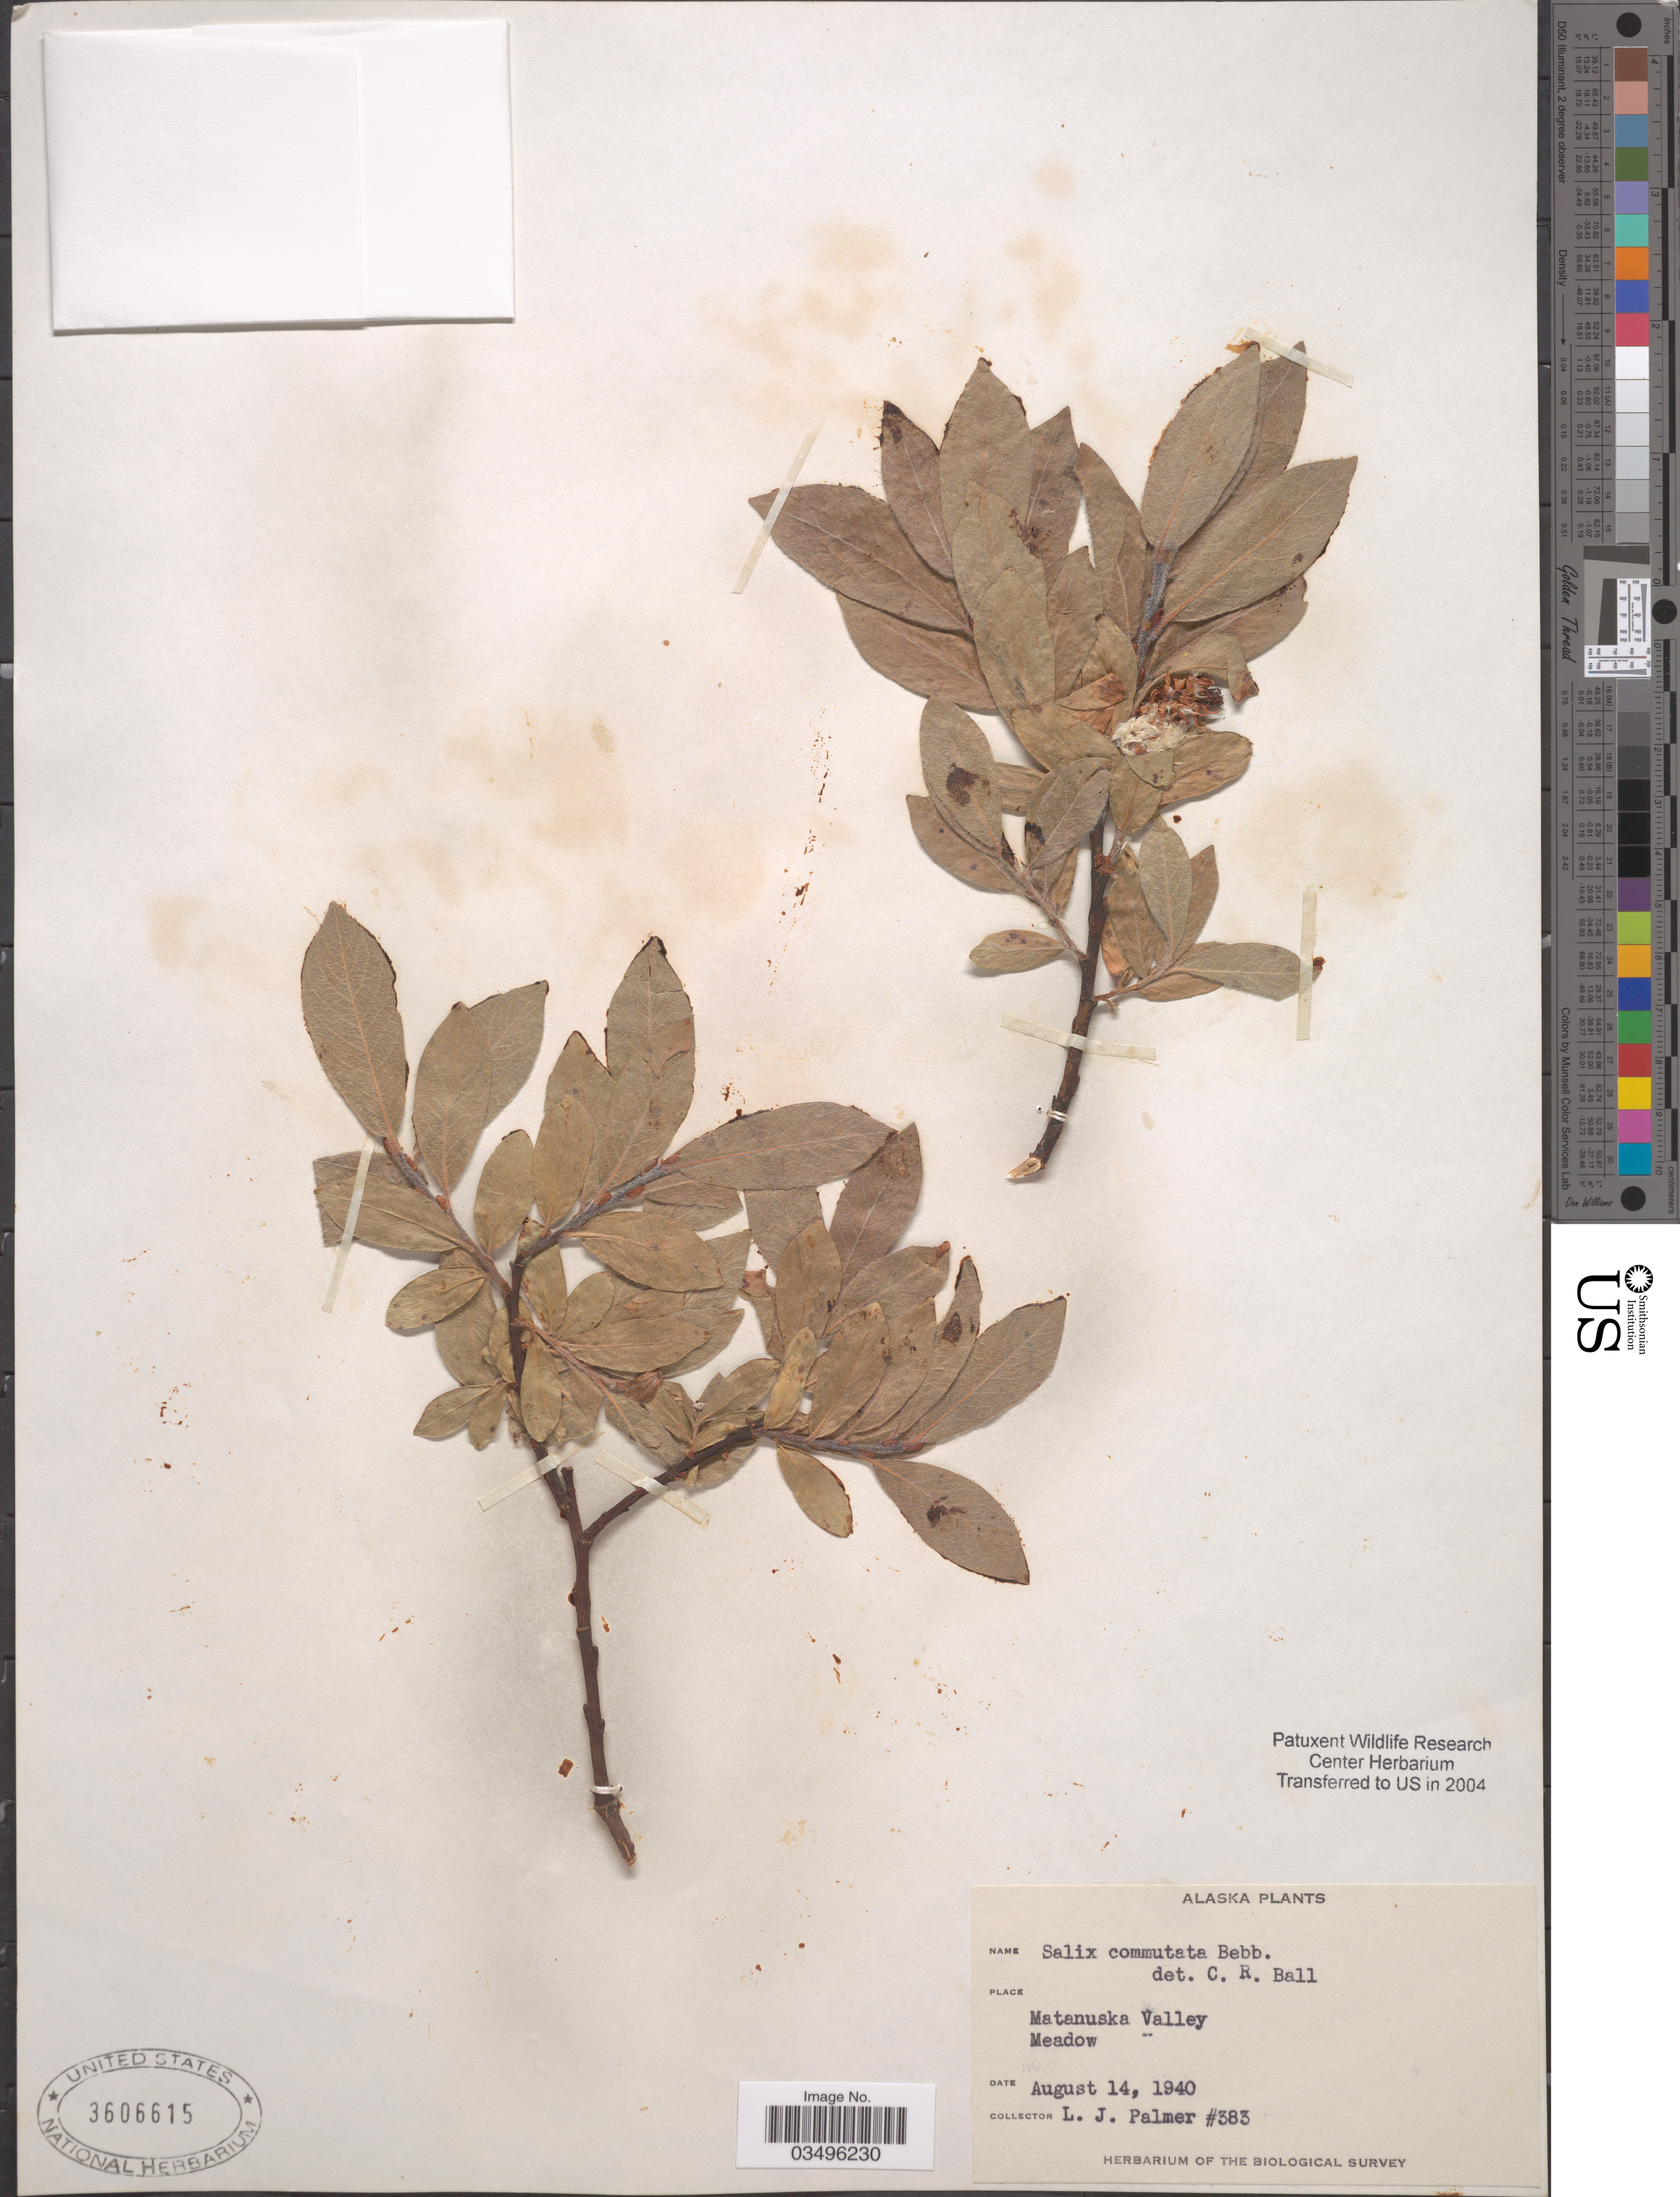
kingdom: Plantae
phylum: Tracheophyta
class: Magnoliopsida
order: Malpighiales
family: Salicaceae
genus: Salix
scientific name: Salix commutata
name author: Bebb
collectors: L. J. Palmer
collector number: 383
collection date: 1940-08-14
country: United States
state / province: Alaska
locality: Matanuska Valley. Meadow.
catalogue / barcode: US 3606615